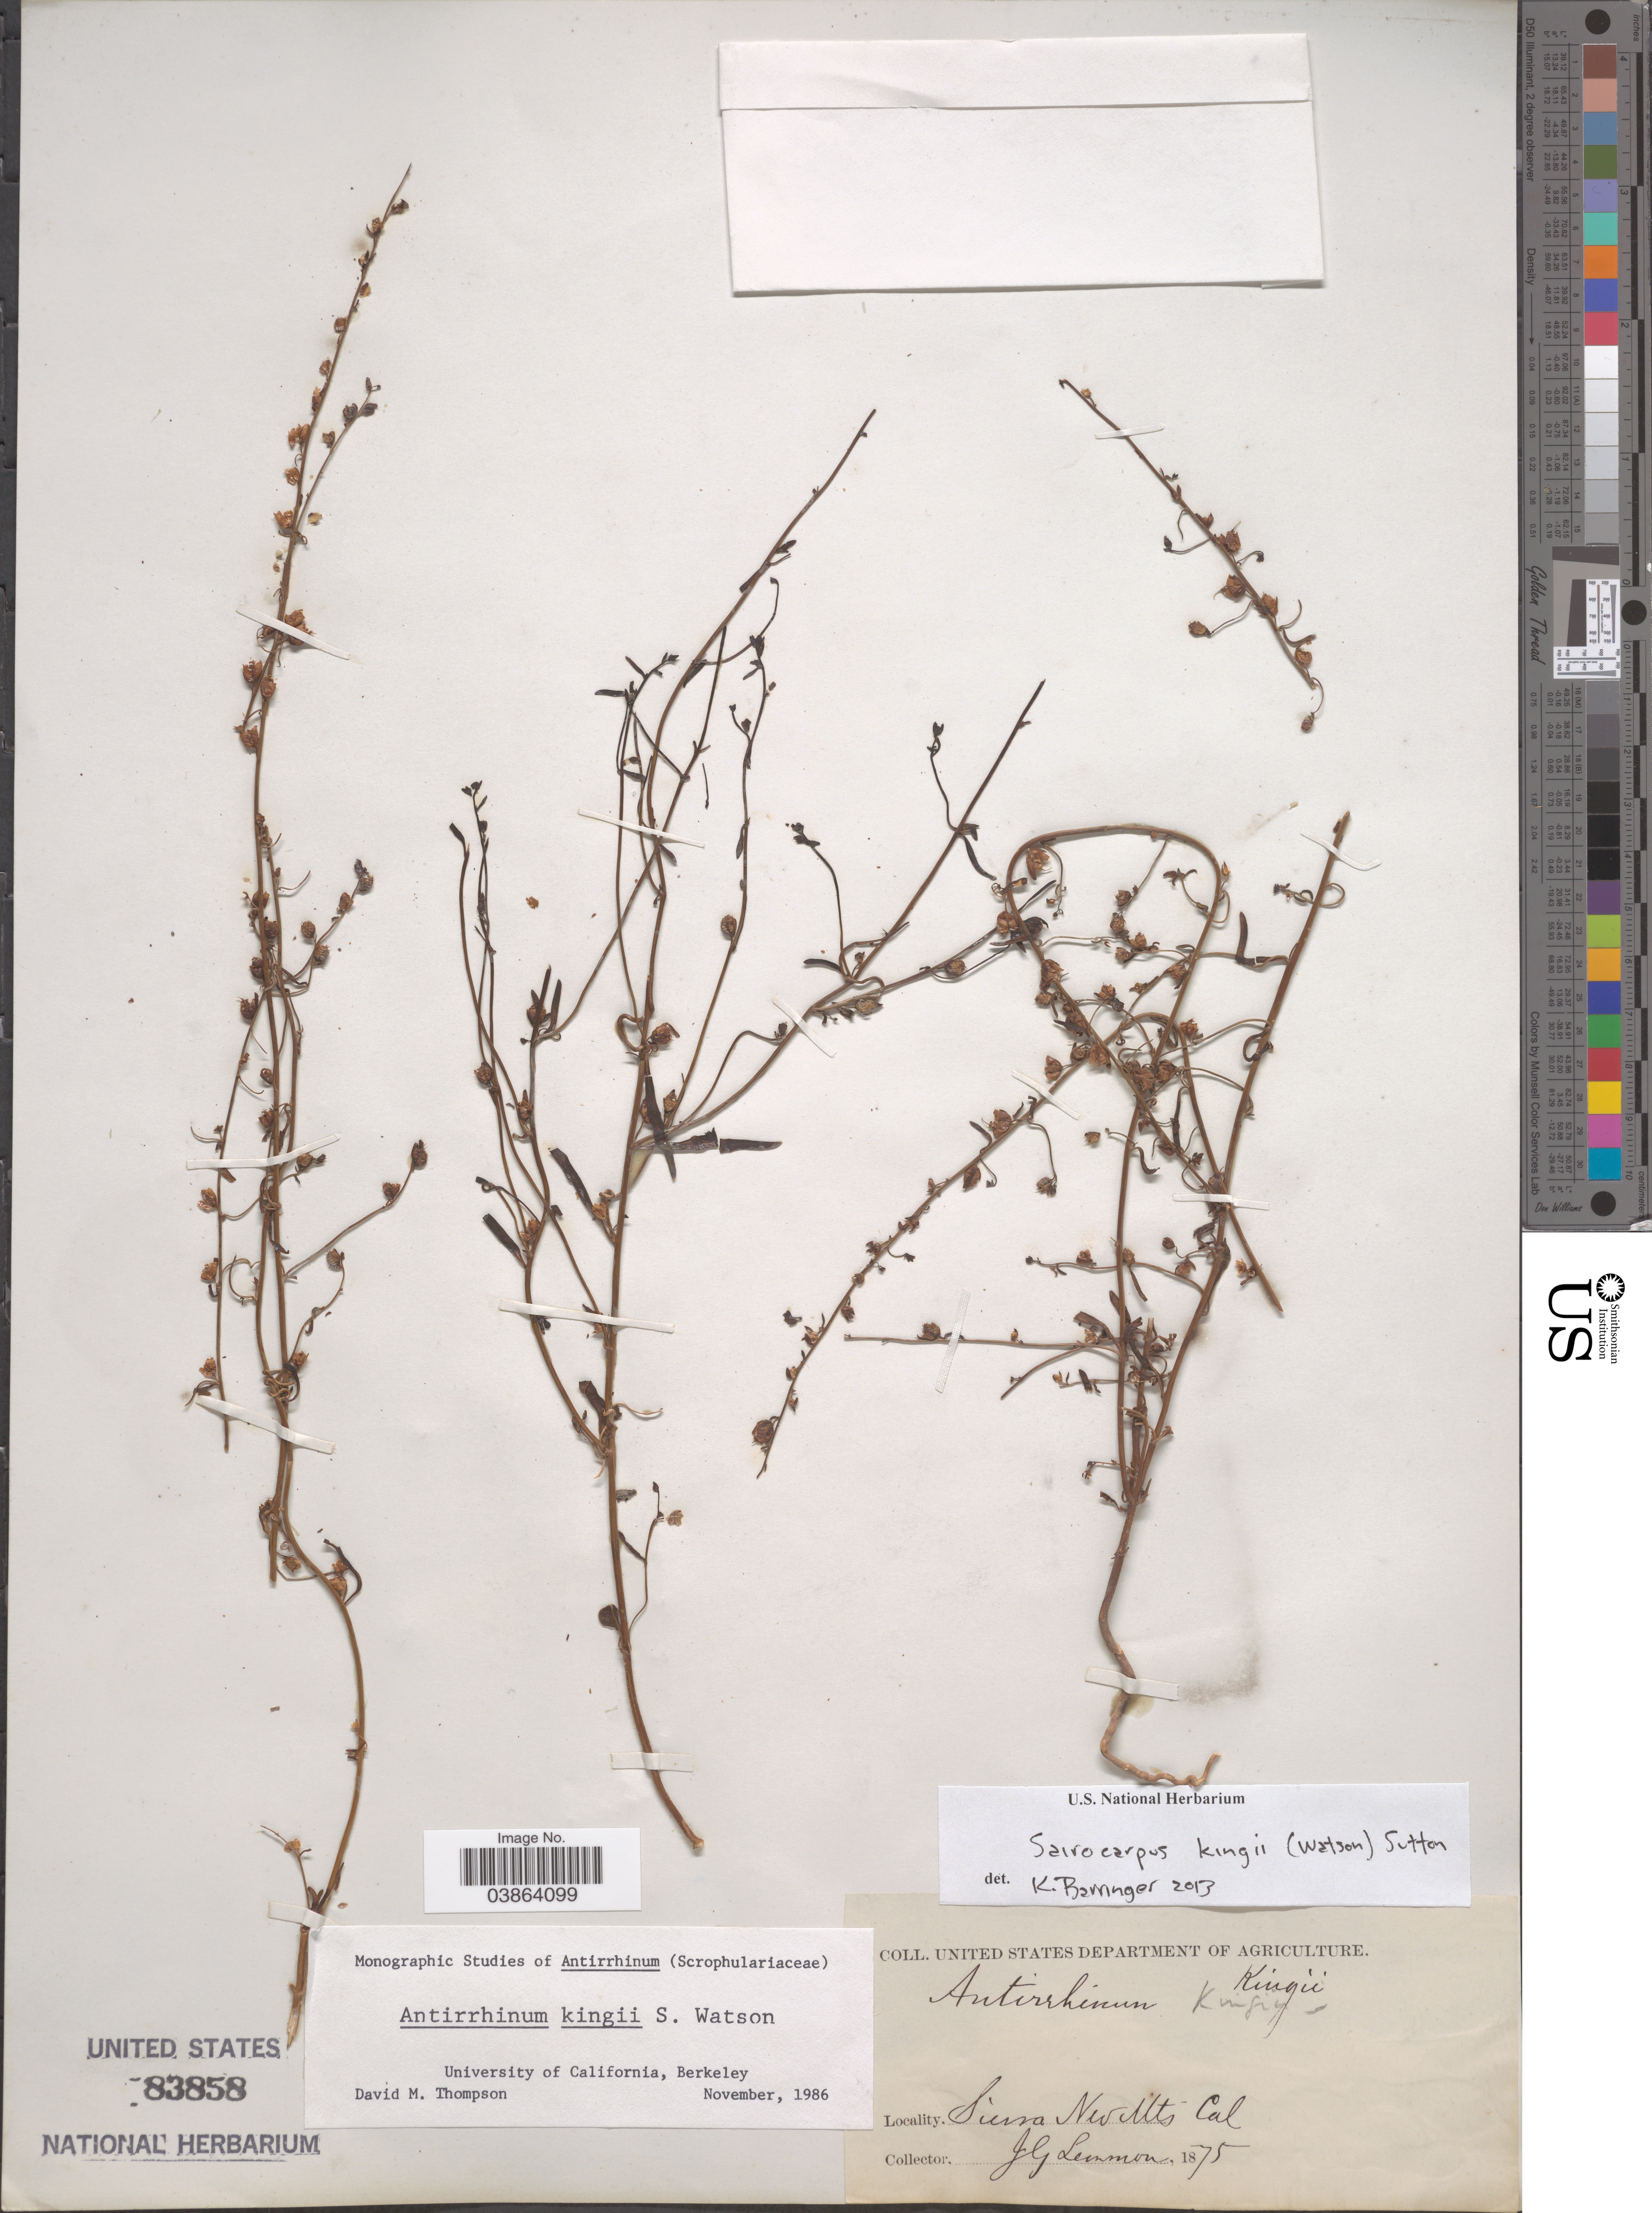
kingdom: Plantae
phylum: Tracheophyta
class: Magnoliopsida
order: Lamiales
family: Plantaginaceae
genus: Sairocarpus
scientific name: Sairocarpus kingii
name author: (S. Watson) D.A. Sutton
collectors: J. Lemmon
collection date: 1875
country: United States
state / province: California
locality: Sierra Nev Mts.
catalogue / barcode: US 83858